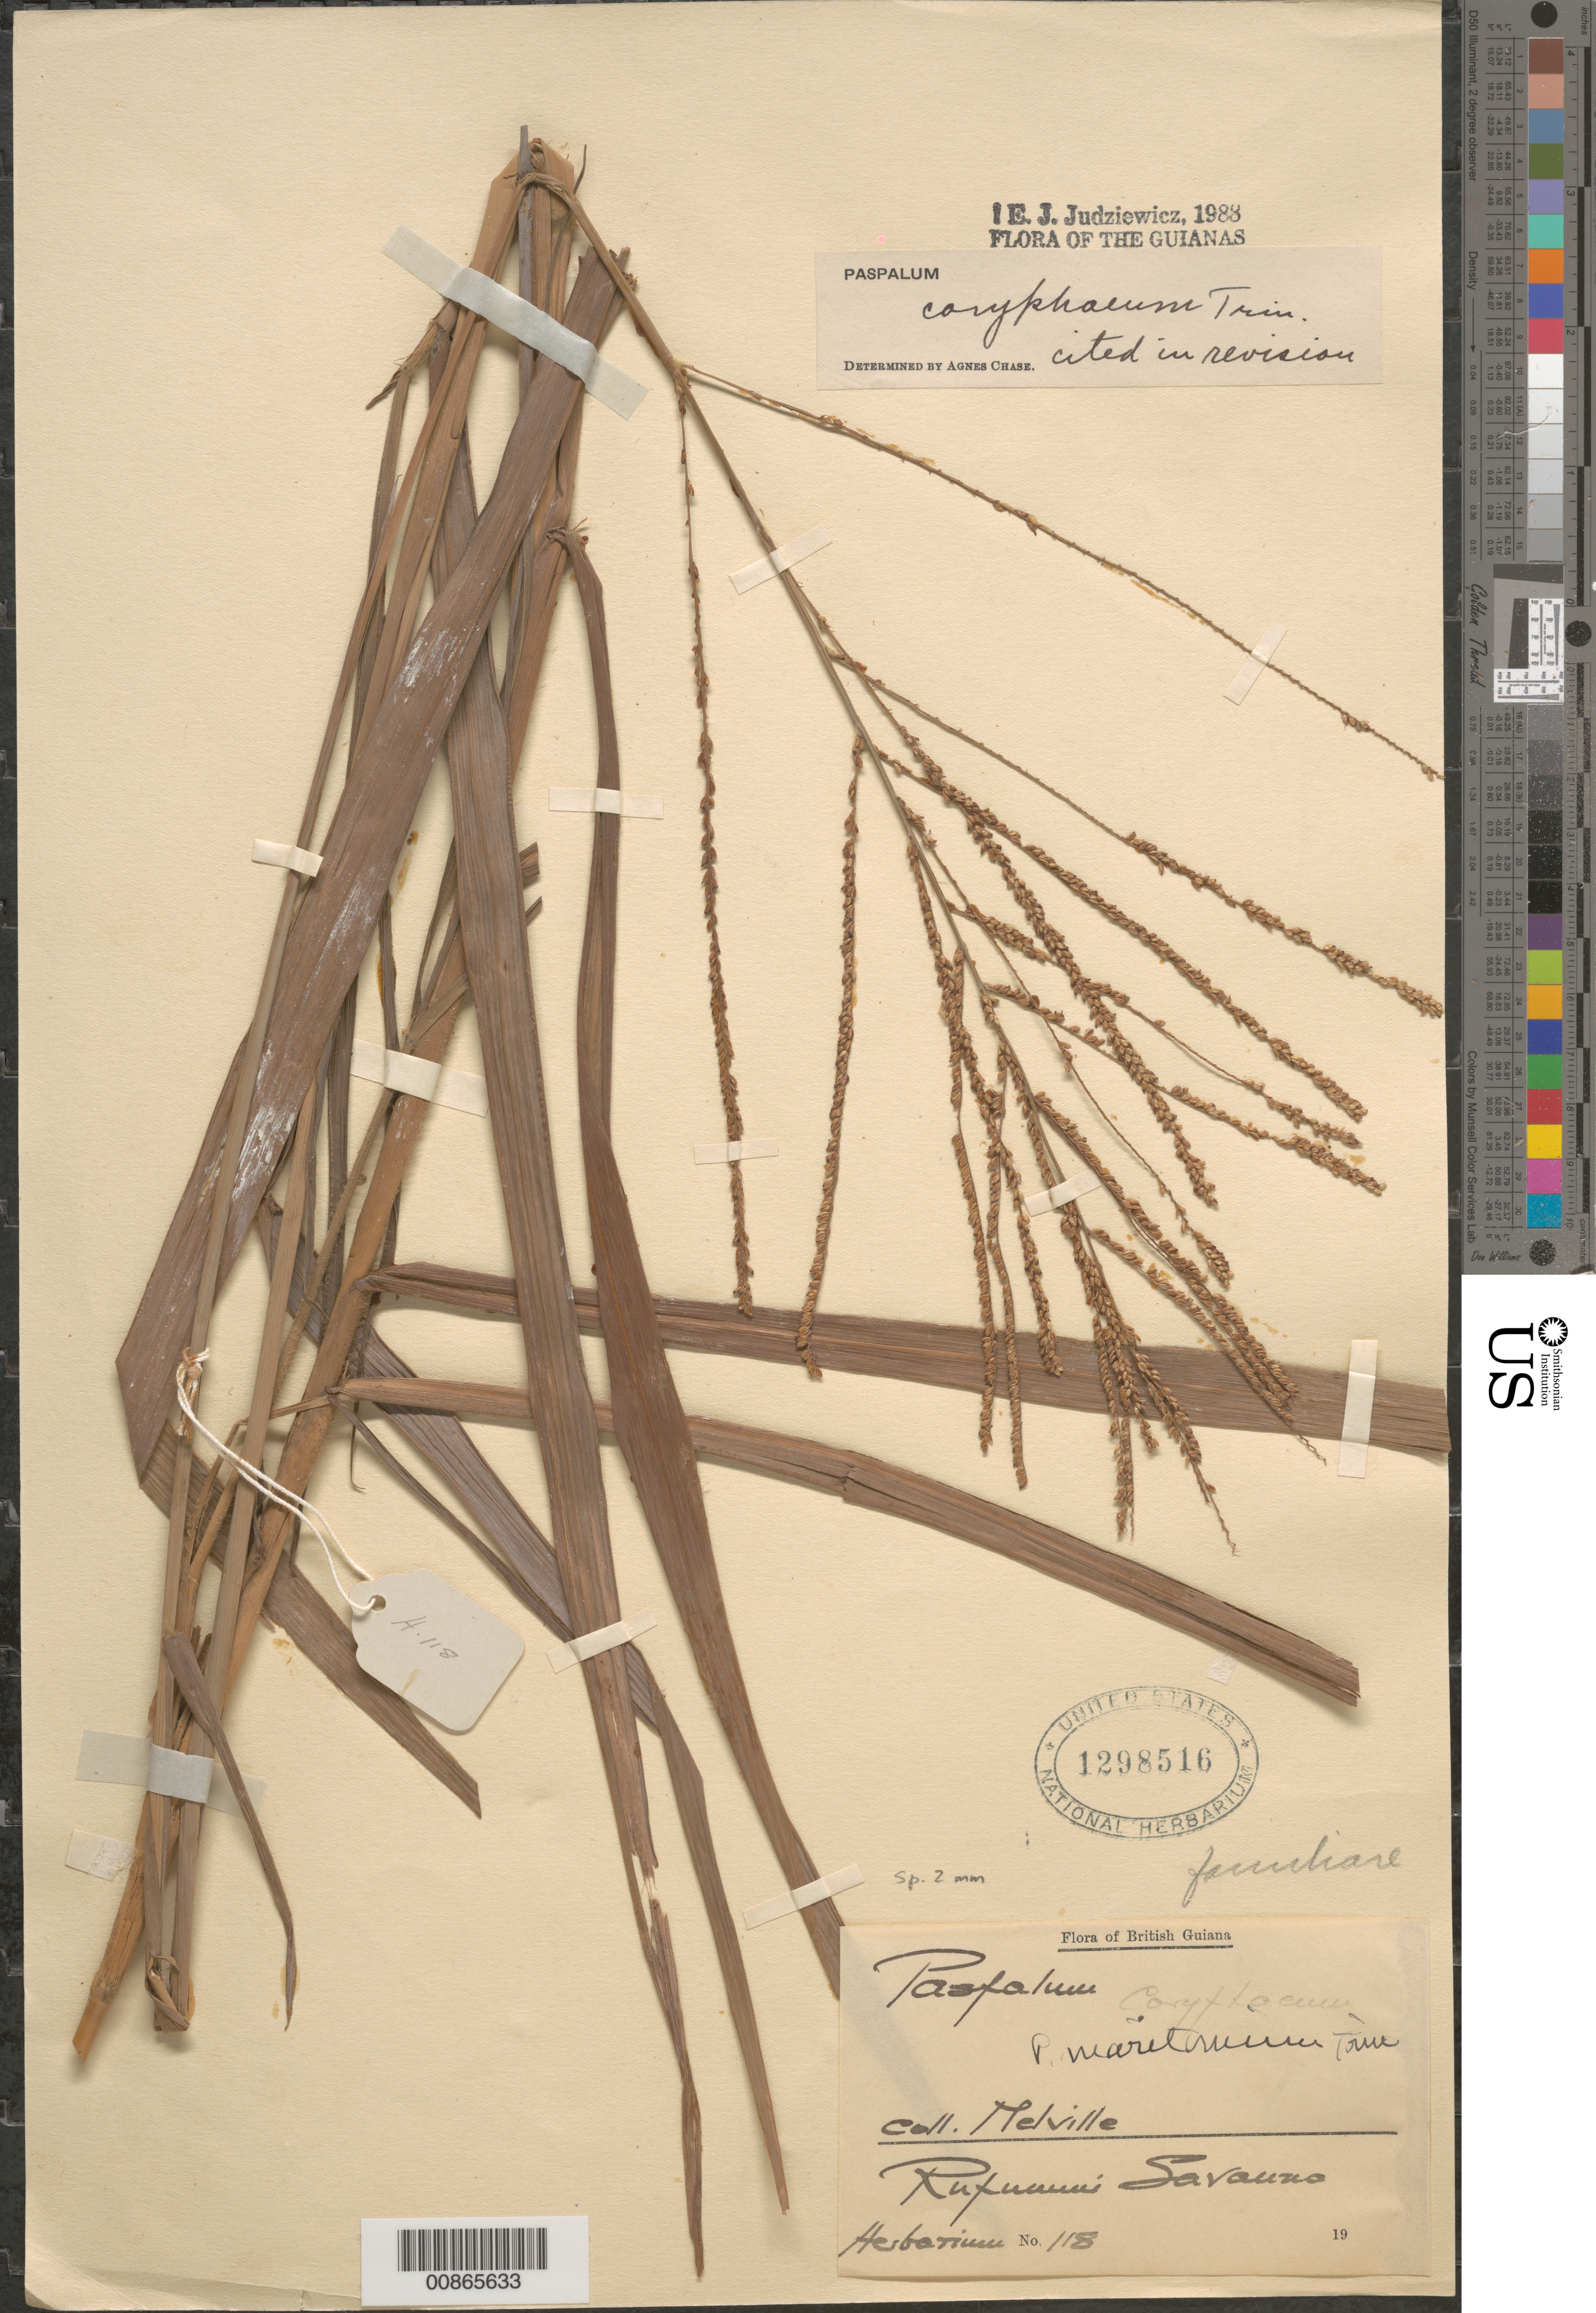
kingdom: Plantae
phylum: Tracheophyta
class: Liliopsida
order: Poales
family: Poaceae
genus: Paspalum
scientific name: Paspalum coryphaeum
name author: Trin.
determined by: Chase, [M.] Agnes, (US)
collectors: H. Melville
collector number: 118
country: Guyana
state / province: U. Takutu-U. Essequibo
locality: Rupununi Savanna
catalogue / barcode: US 1298516